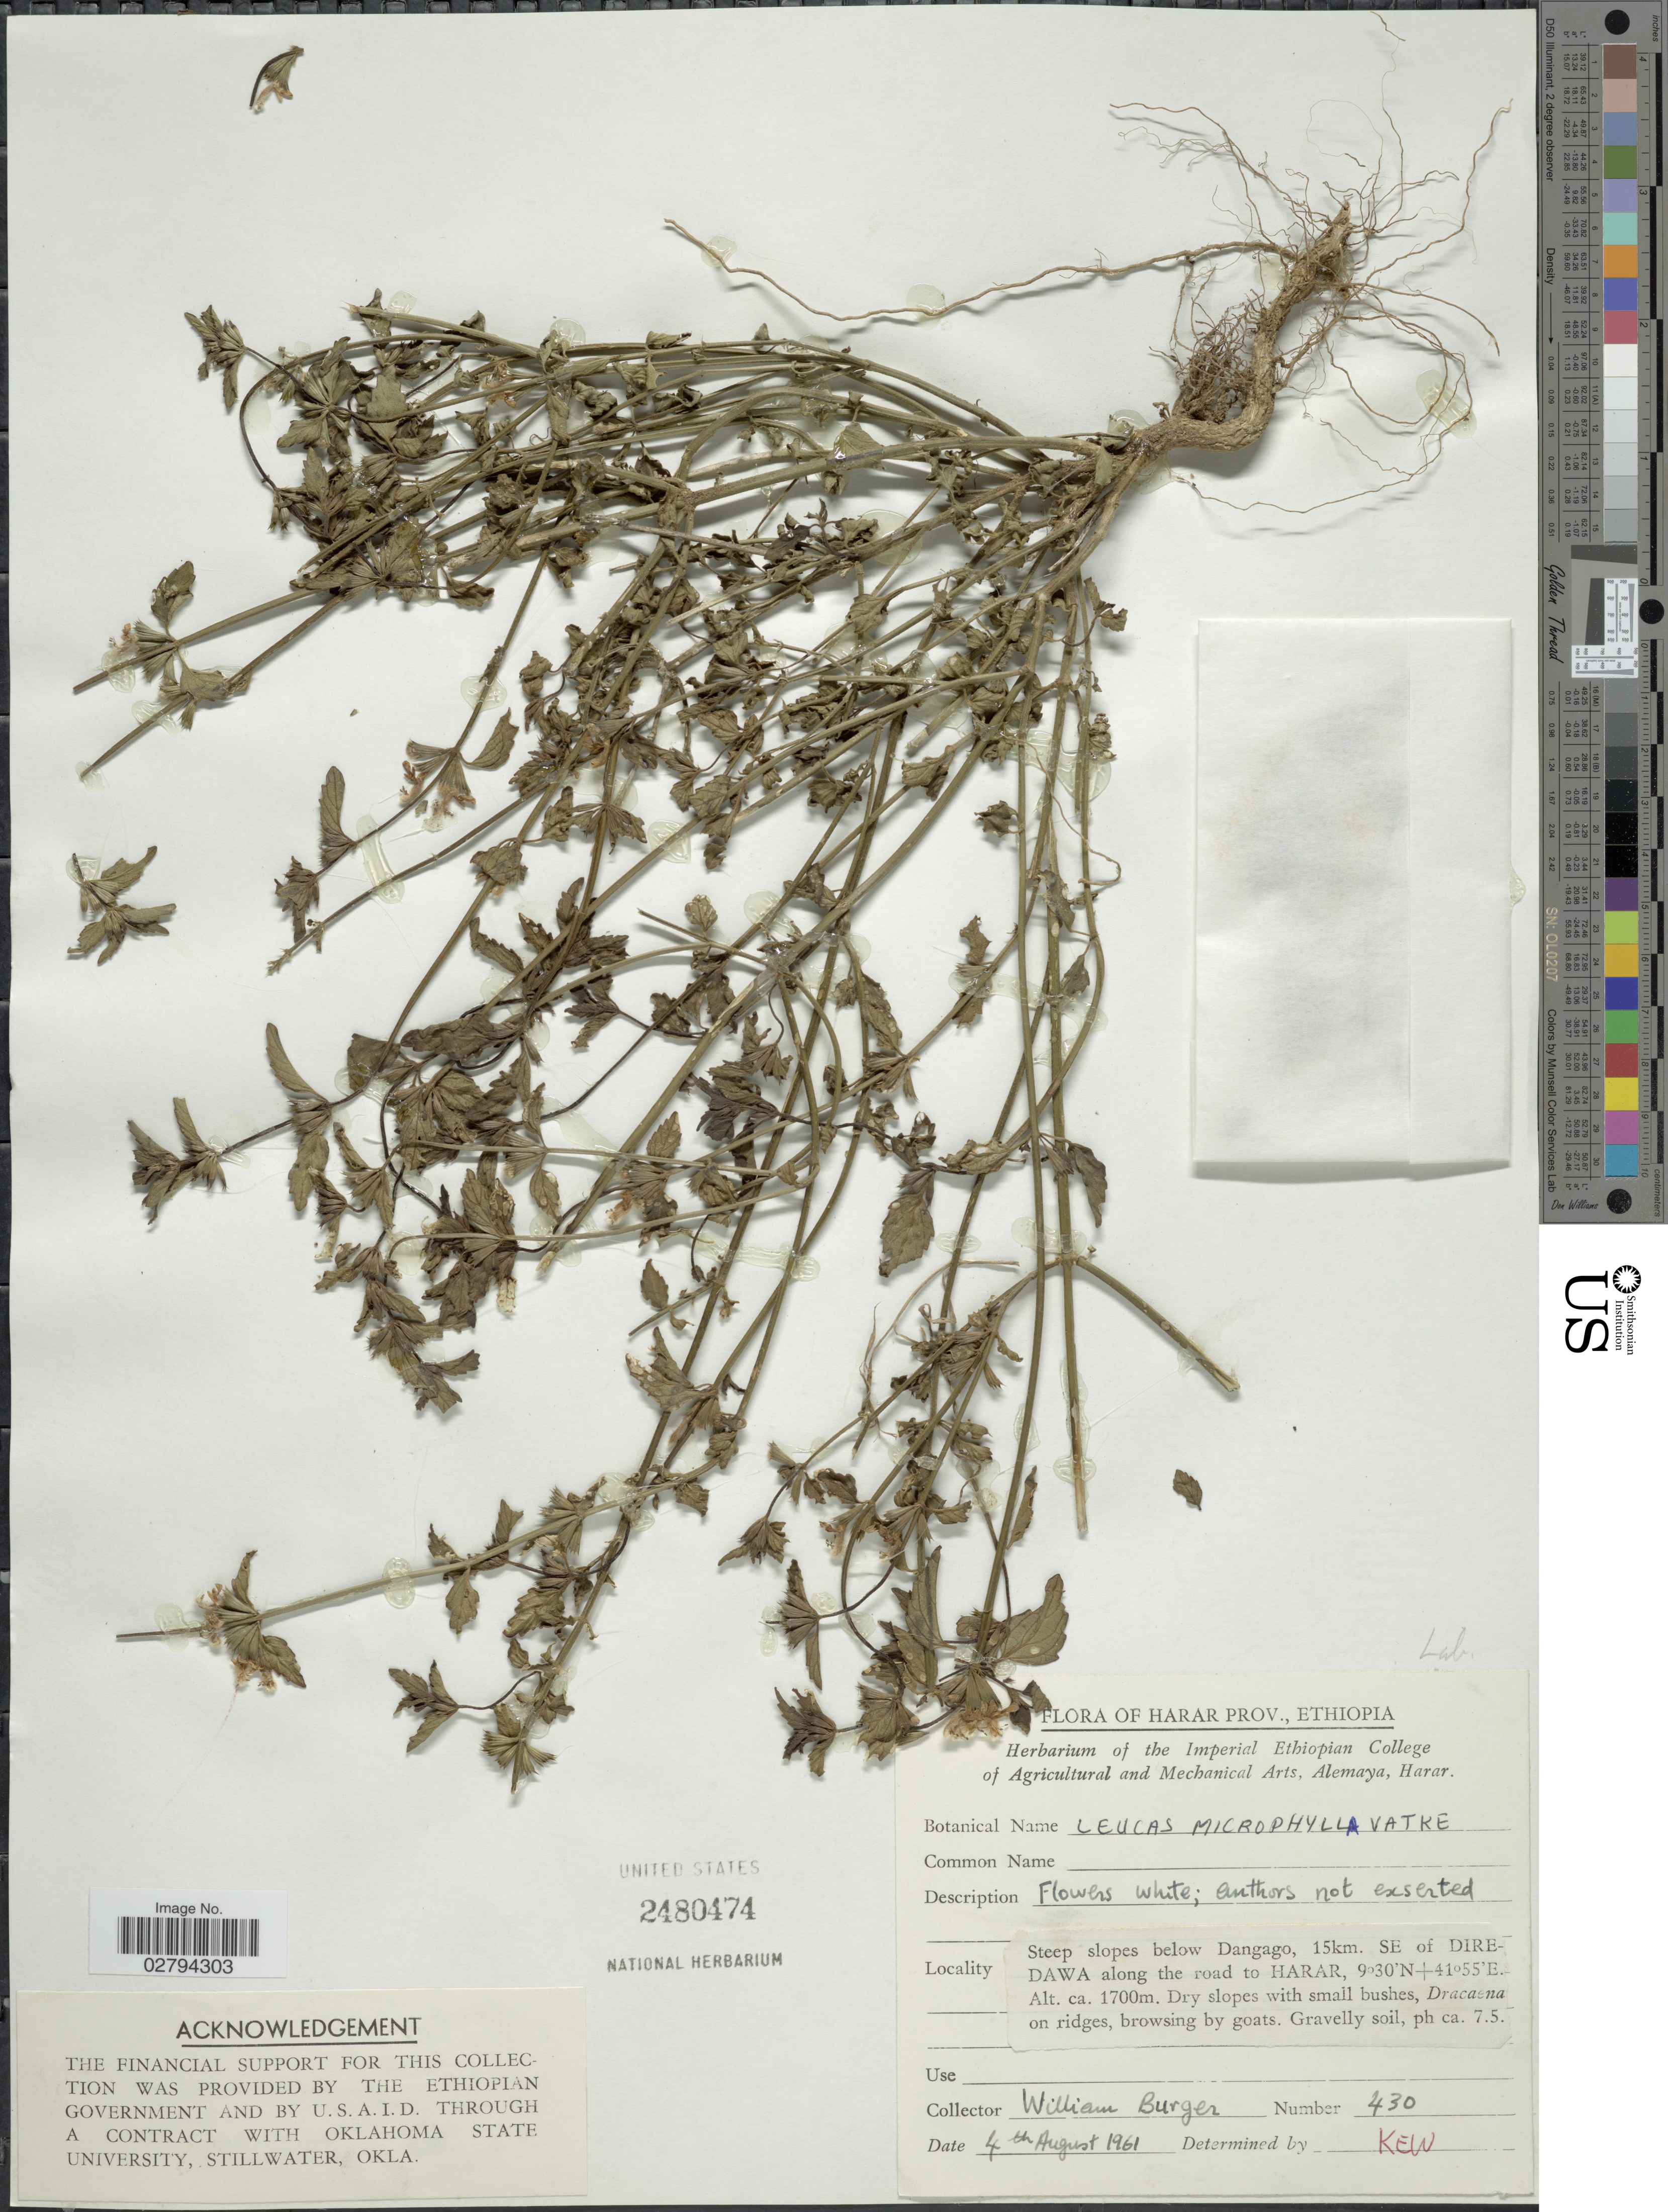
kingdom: Plantae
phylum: Tracheophyta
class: Magnoliopsida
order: Lamiales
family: Lamiaceae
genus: Leucas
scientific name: Leucas microphylla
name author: Vatke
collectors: W. Burger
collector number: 430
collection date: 1961-08-04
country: Ethiopia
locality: Harar Prov. Steep slopes below Dangago, 15km. SE of Dire-Dawa along the road to Harar.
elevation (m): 1700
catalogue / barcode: US 2480474